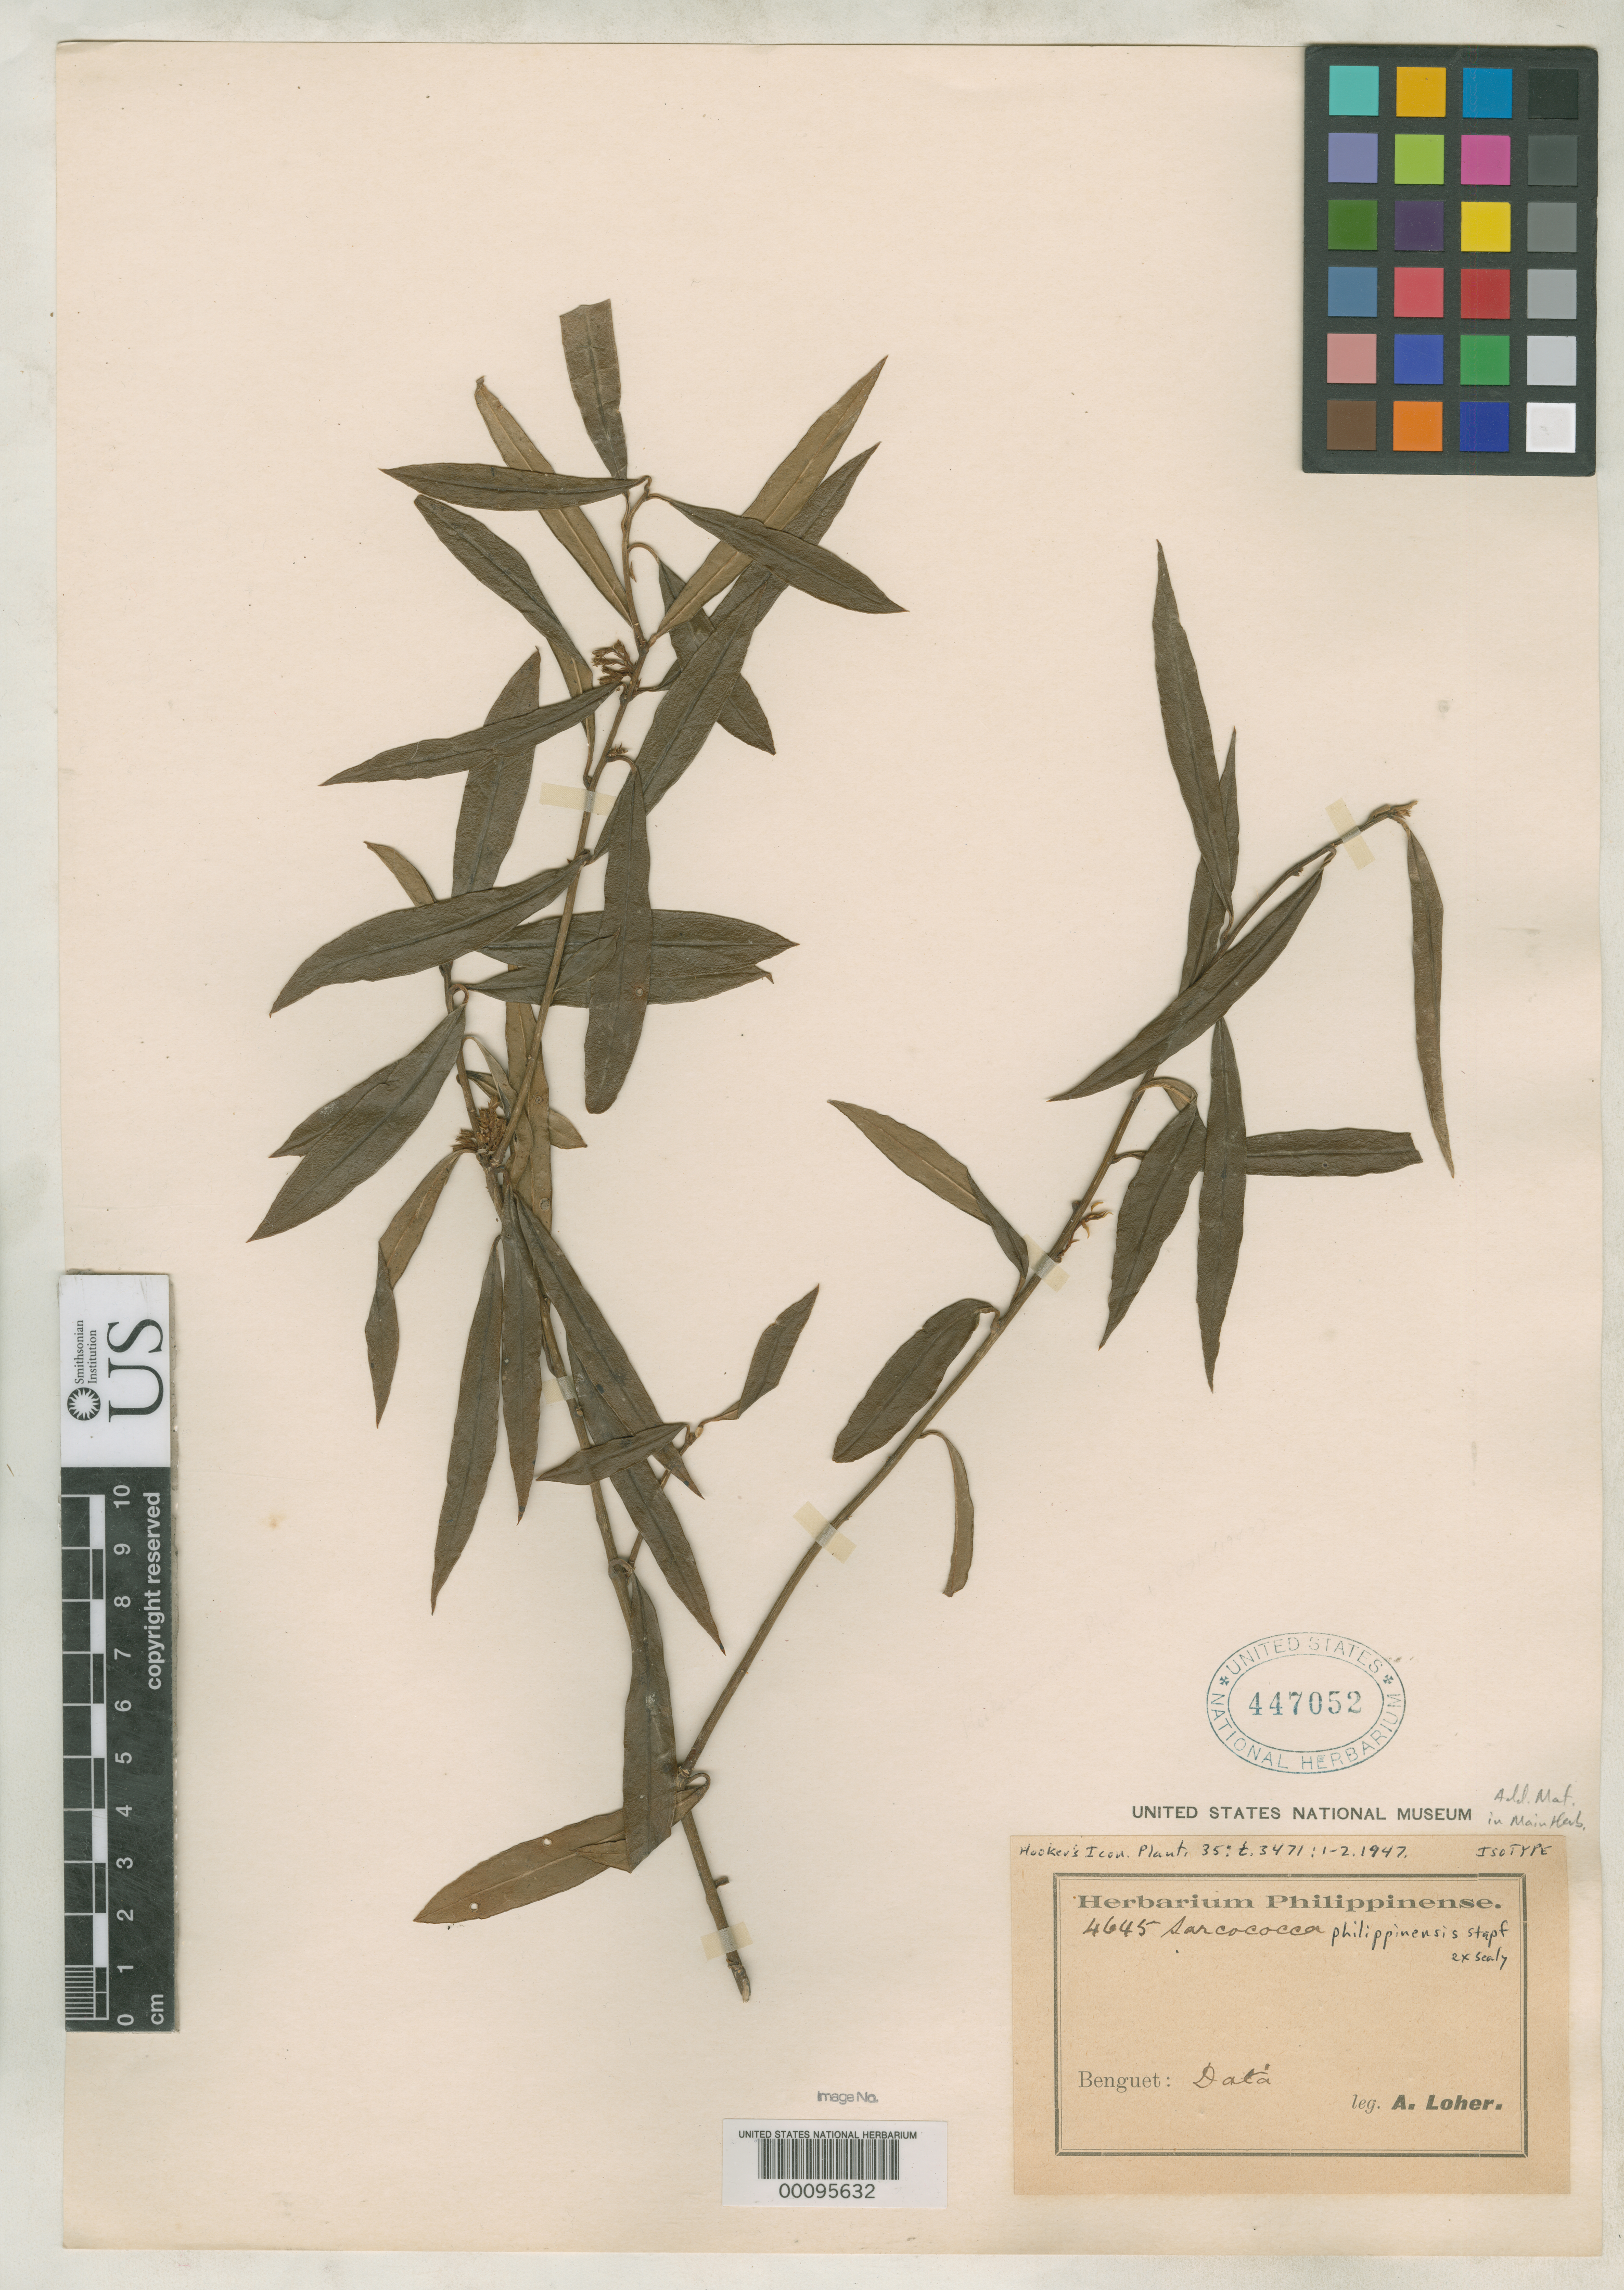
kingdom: Plantae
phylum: Tracheophyta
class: Magnoliopsida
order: Buxales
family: Buxaceae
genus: Sarcococca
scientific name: Sarcococca philippinensis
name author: Stapf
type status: Isotype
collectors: A. Loher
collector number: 4645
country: Philippines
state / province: Cordillera (Administrative Region)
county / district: Benguet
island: Luzon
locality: Data.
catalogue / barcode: US 447052